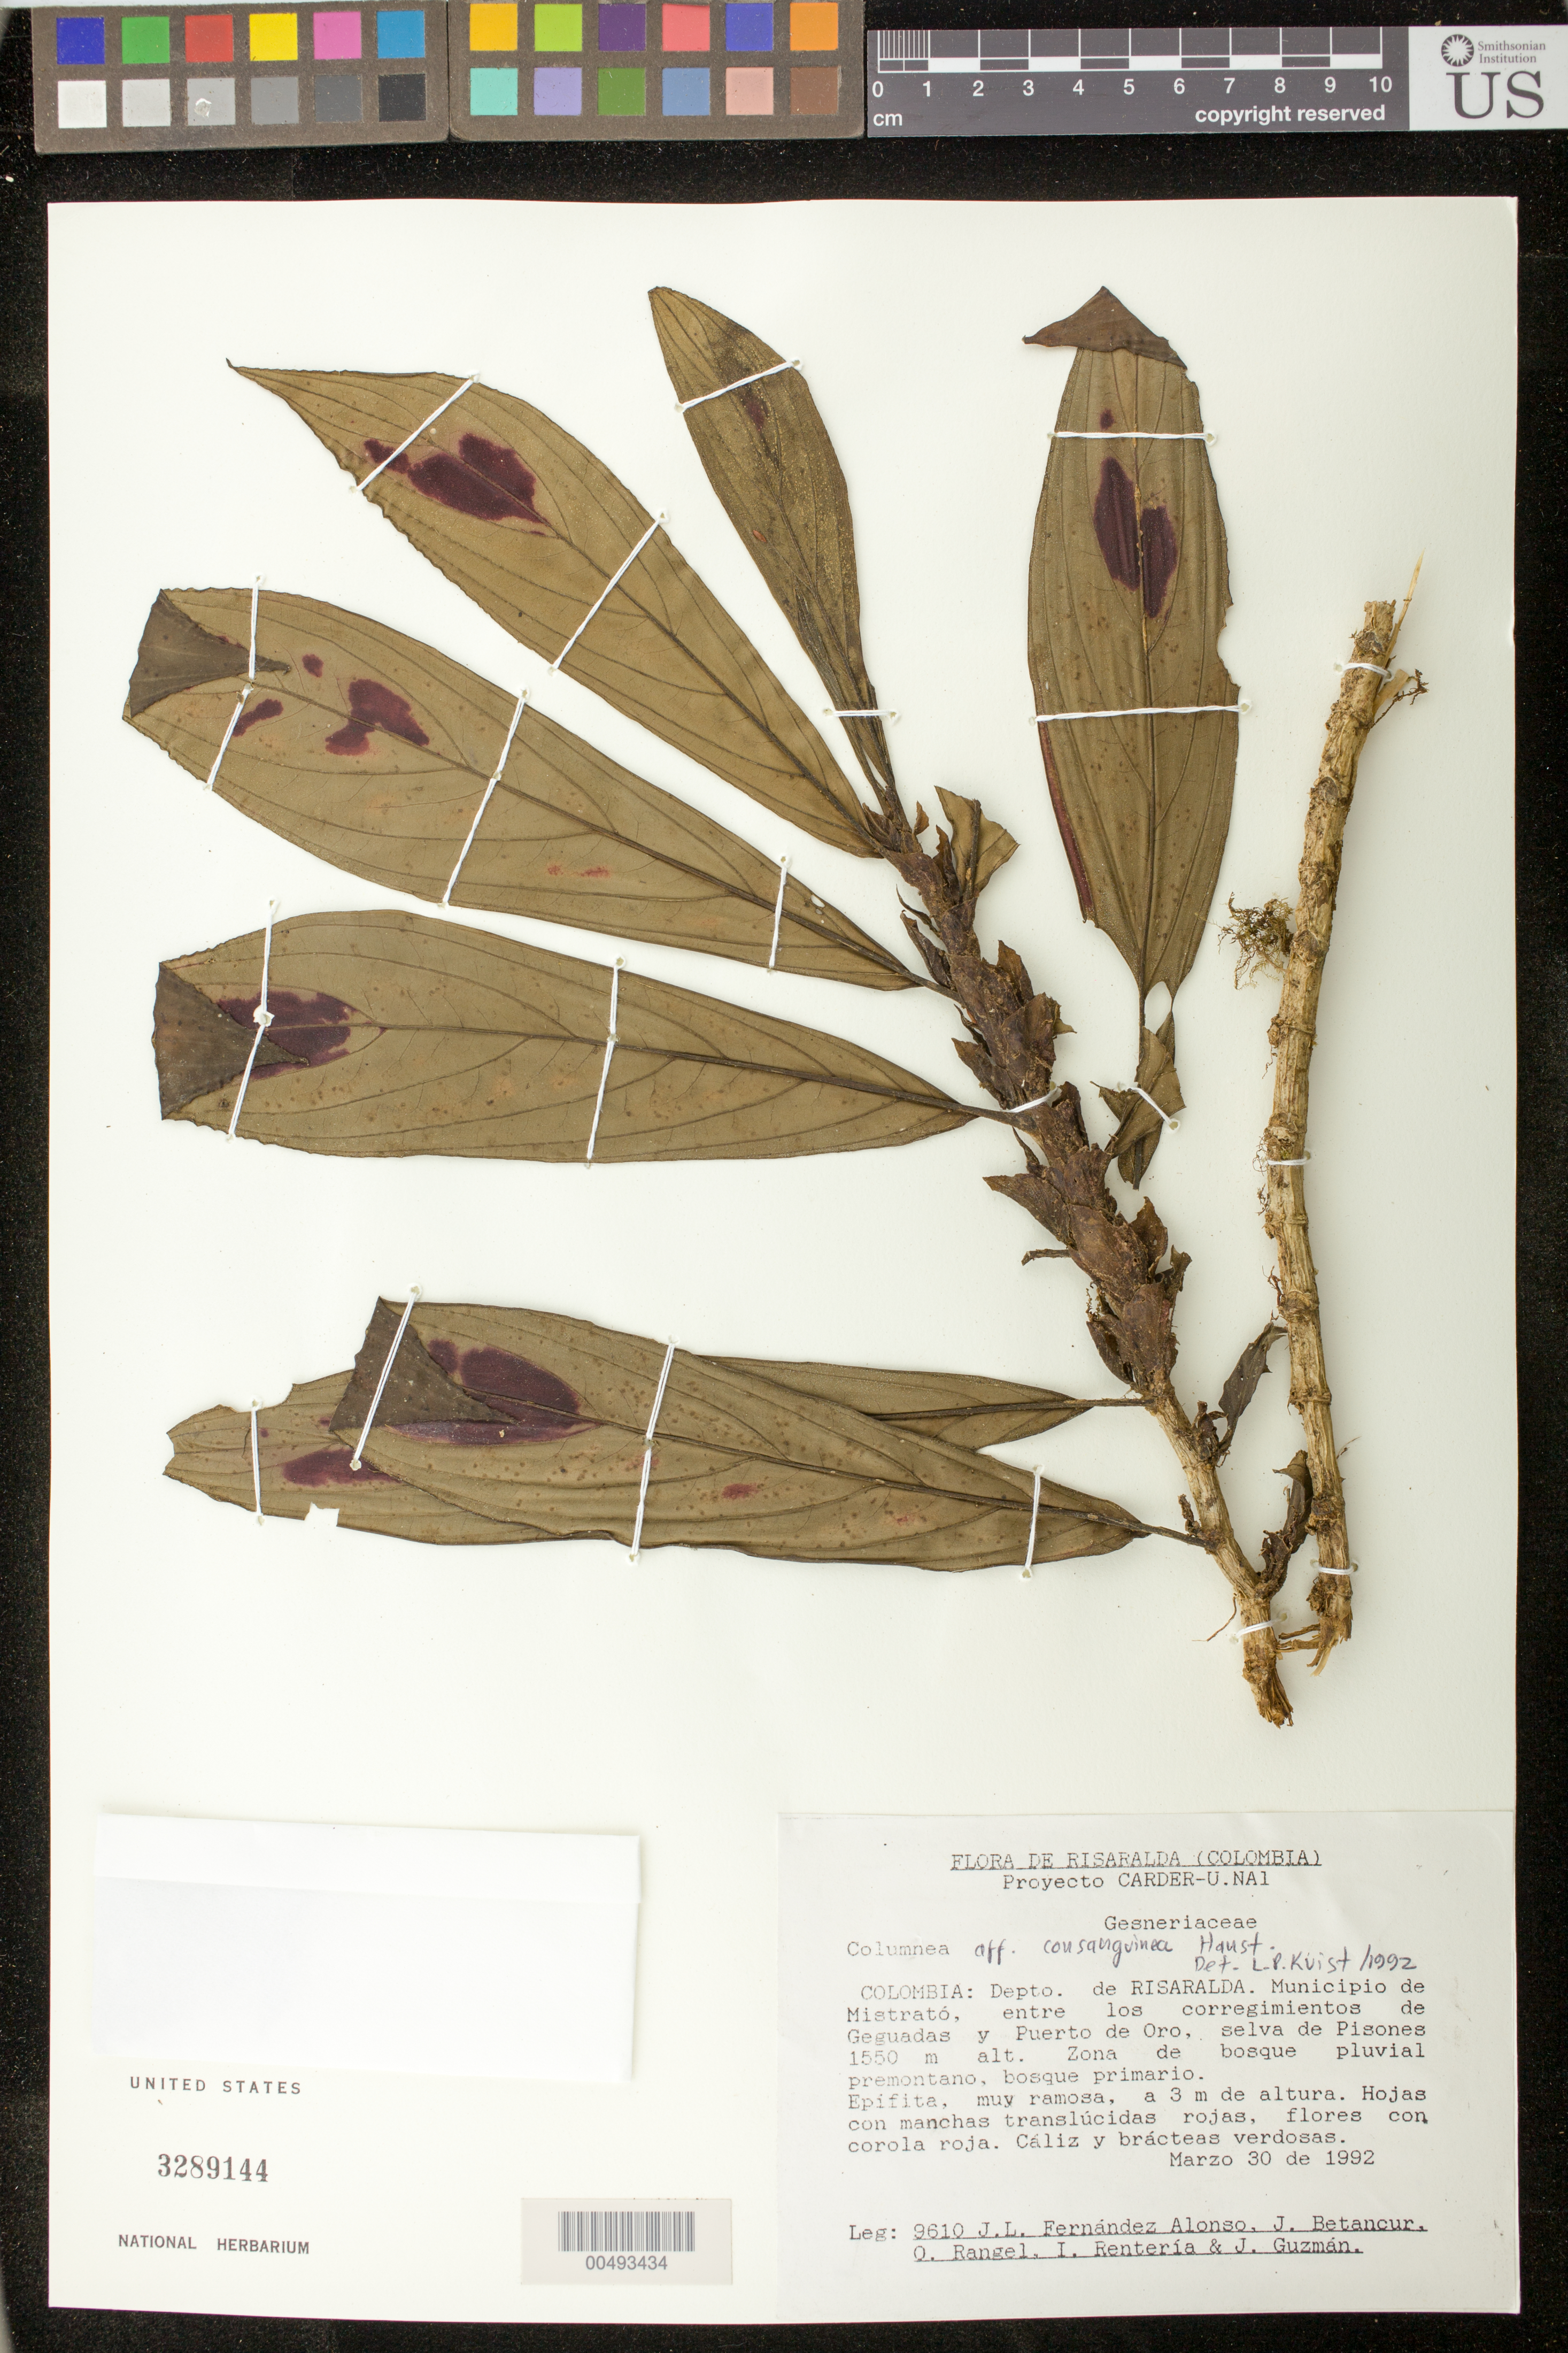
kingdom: Plantae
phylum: Tracheophyta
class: Magnoliopsida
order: Lamiales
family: Gesneriaceae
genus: Columnea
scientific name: Columnea consanguinea Hanst. var. consanguinea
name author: (Hanst.) Hanst.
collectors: J. L. Fernández-Alonso, J. C. Betancur, J. O. Rangel Ch., I. Renteria & J. Guzman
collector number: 9610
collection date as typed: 30 Mar 1992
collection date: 1992-03-30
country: Colombia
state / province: Risaralda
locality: Municipio de Mistrató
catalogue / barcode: US 3289144